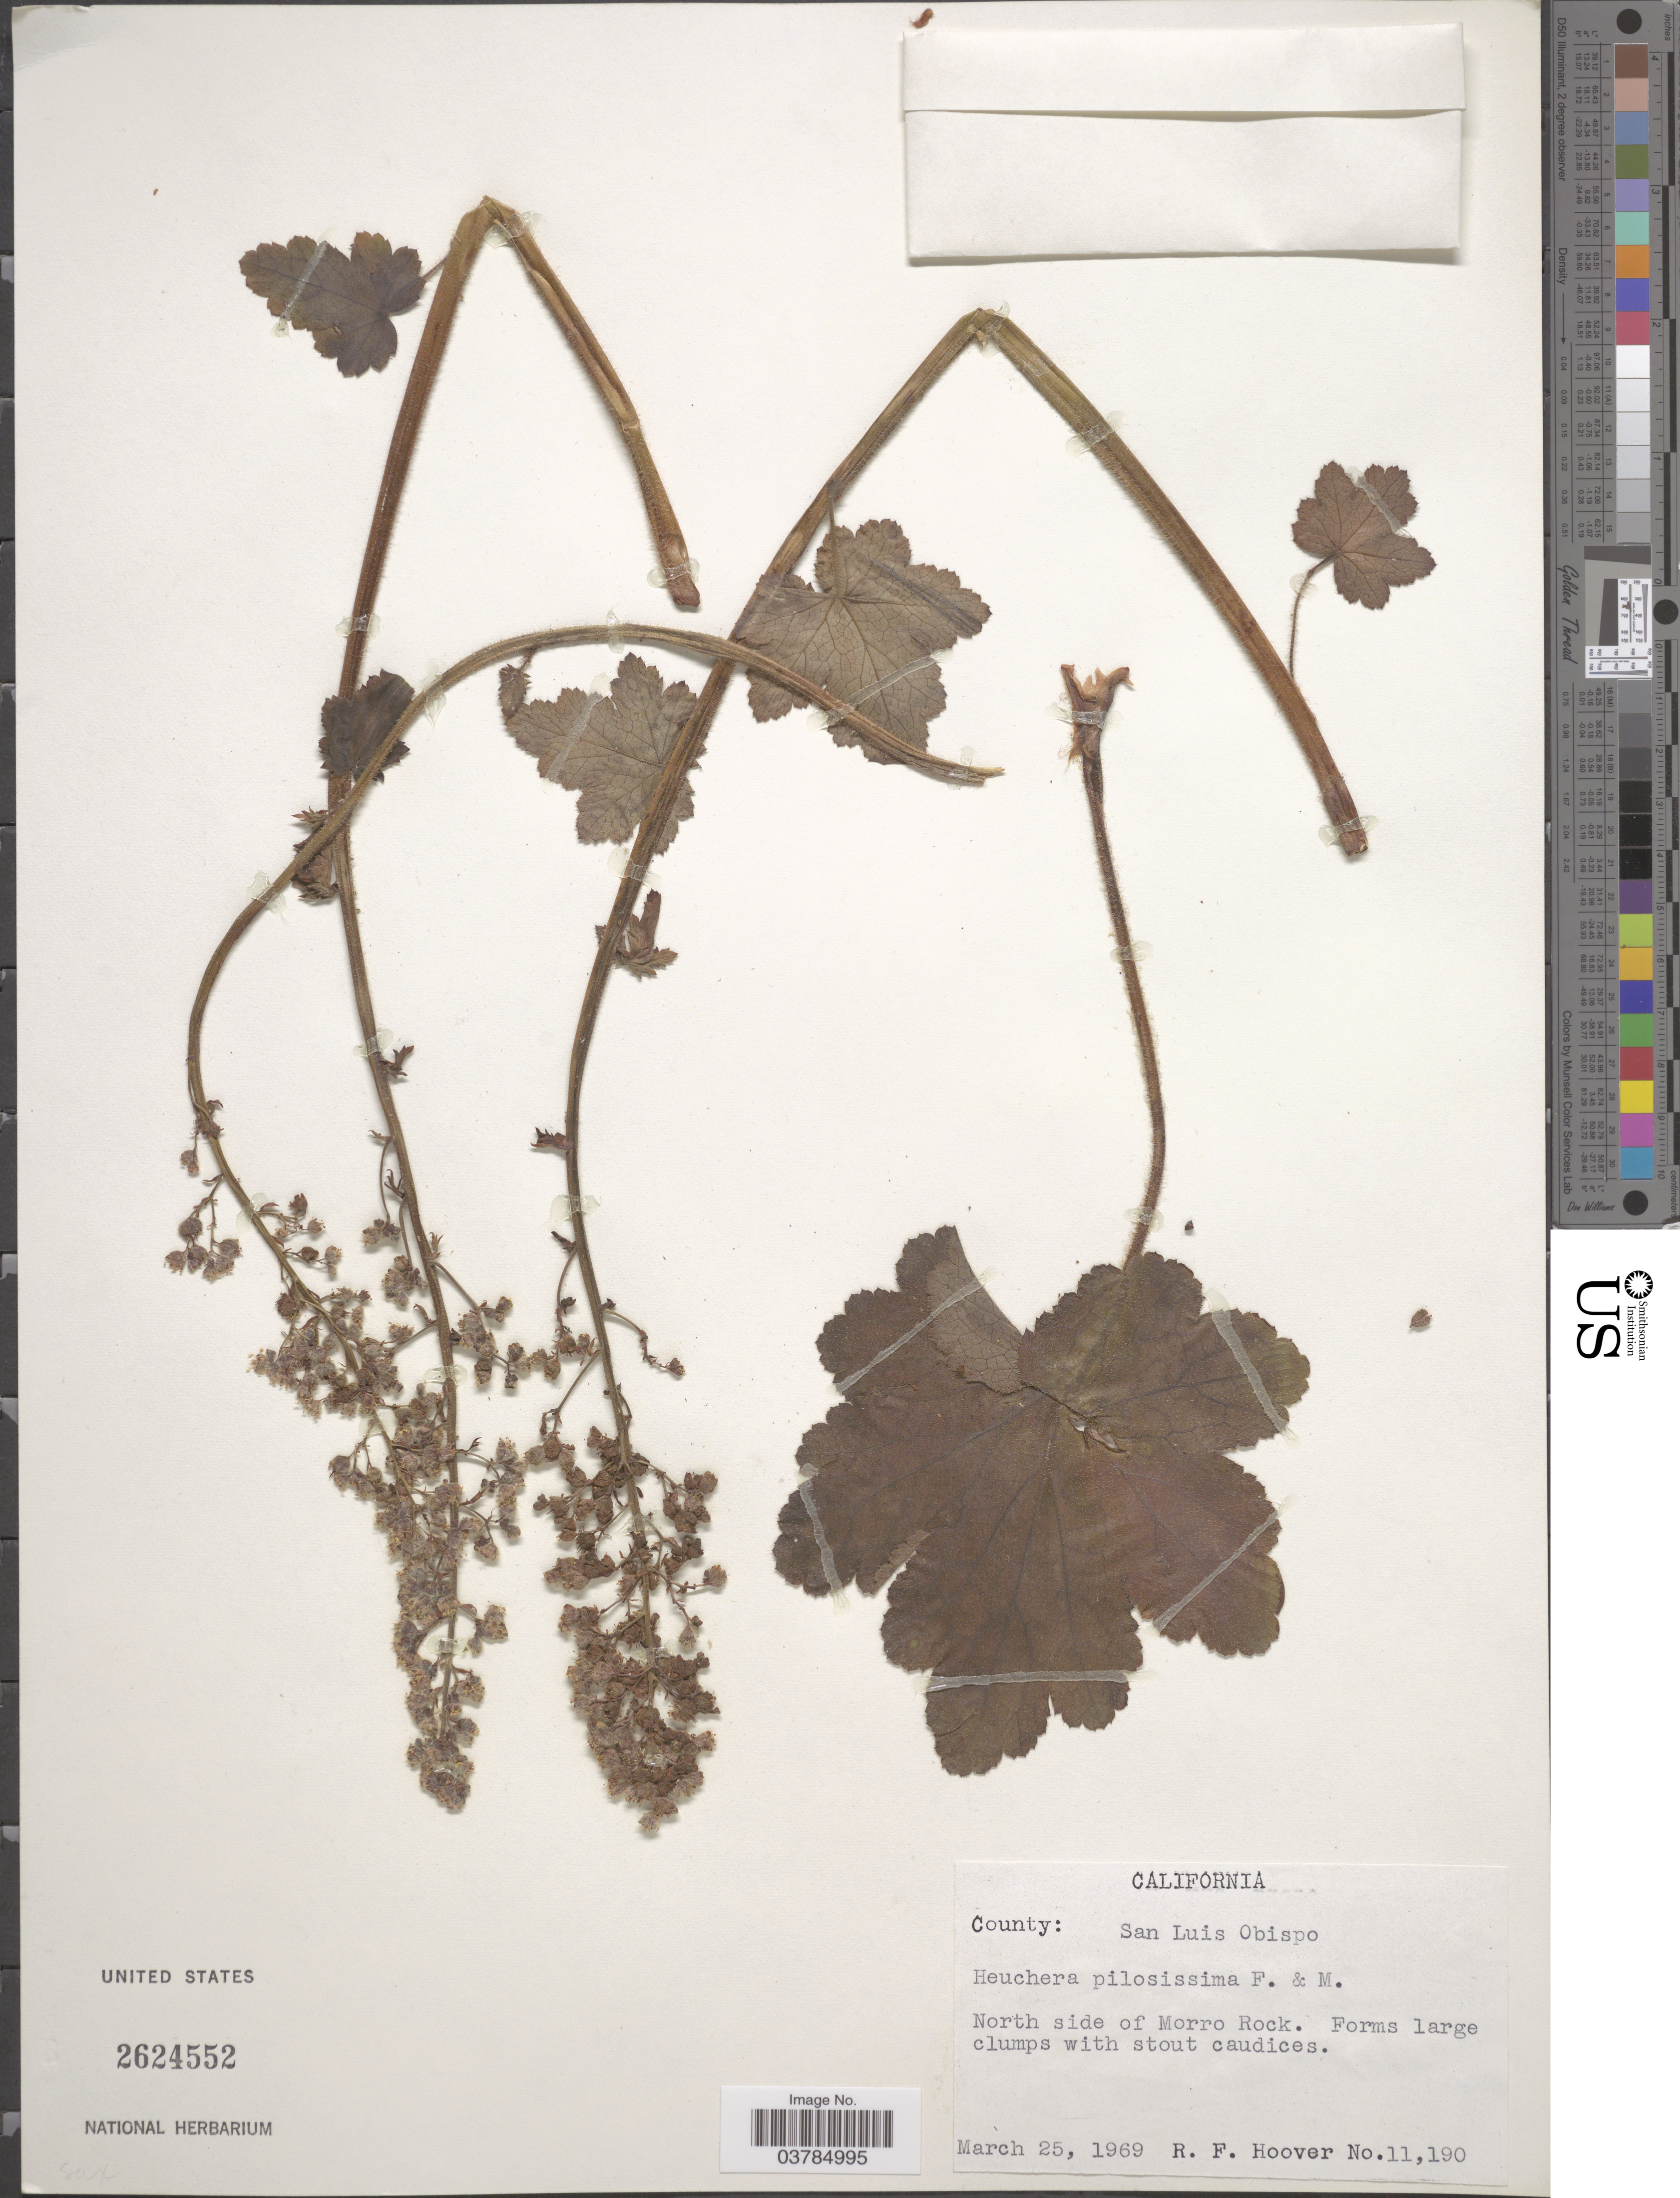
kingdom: Plantae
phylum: Tracheophyta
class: Magnoliopsida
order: Saxifragales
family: Saxifragaceae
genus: Heuchera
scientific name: Heuchera pilosissima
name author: Fisch. & C.A. Mey.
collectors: R. F. Hoover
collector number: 11190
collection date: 1969-03-25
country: United States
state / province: California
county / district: San Luis Obispo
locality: County: San Luis Obispo. North side of Morro Rock.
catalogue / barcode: US 2624552